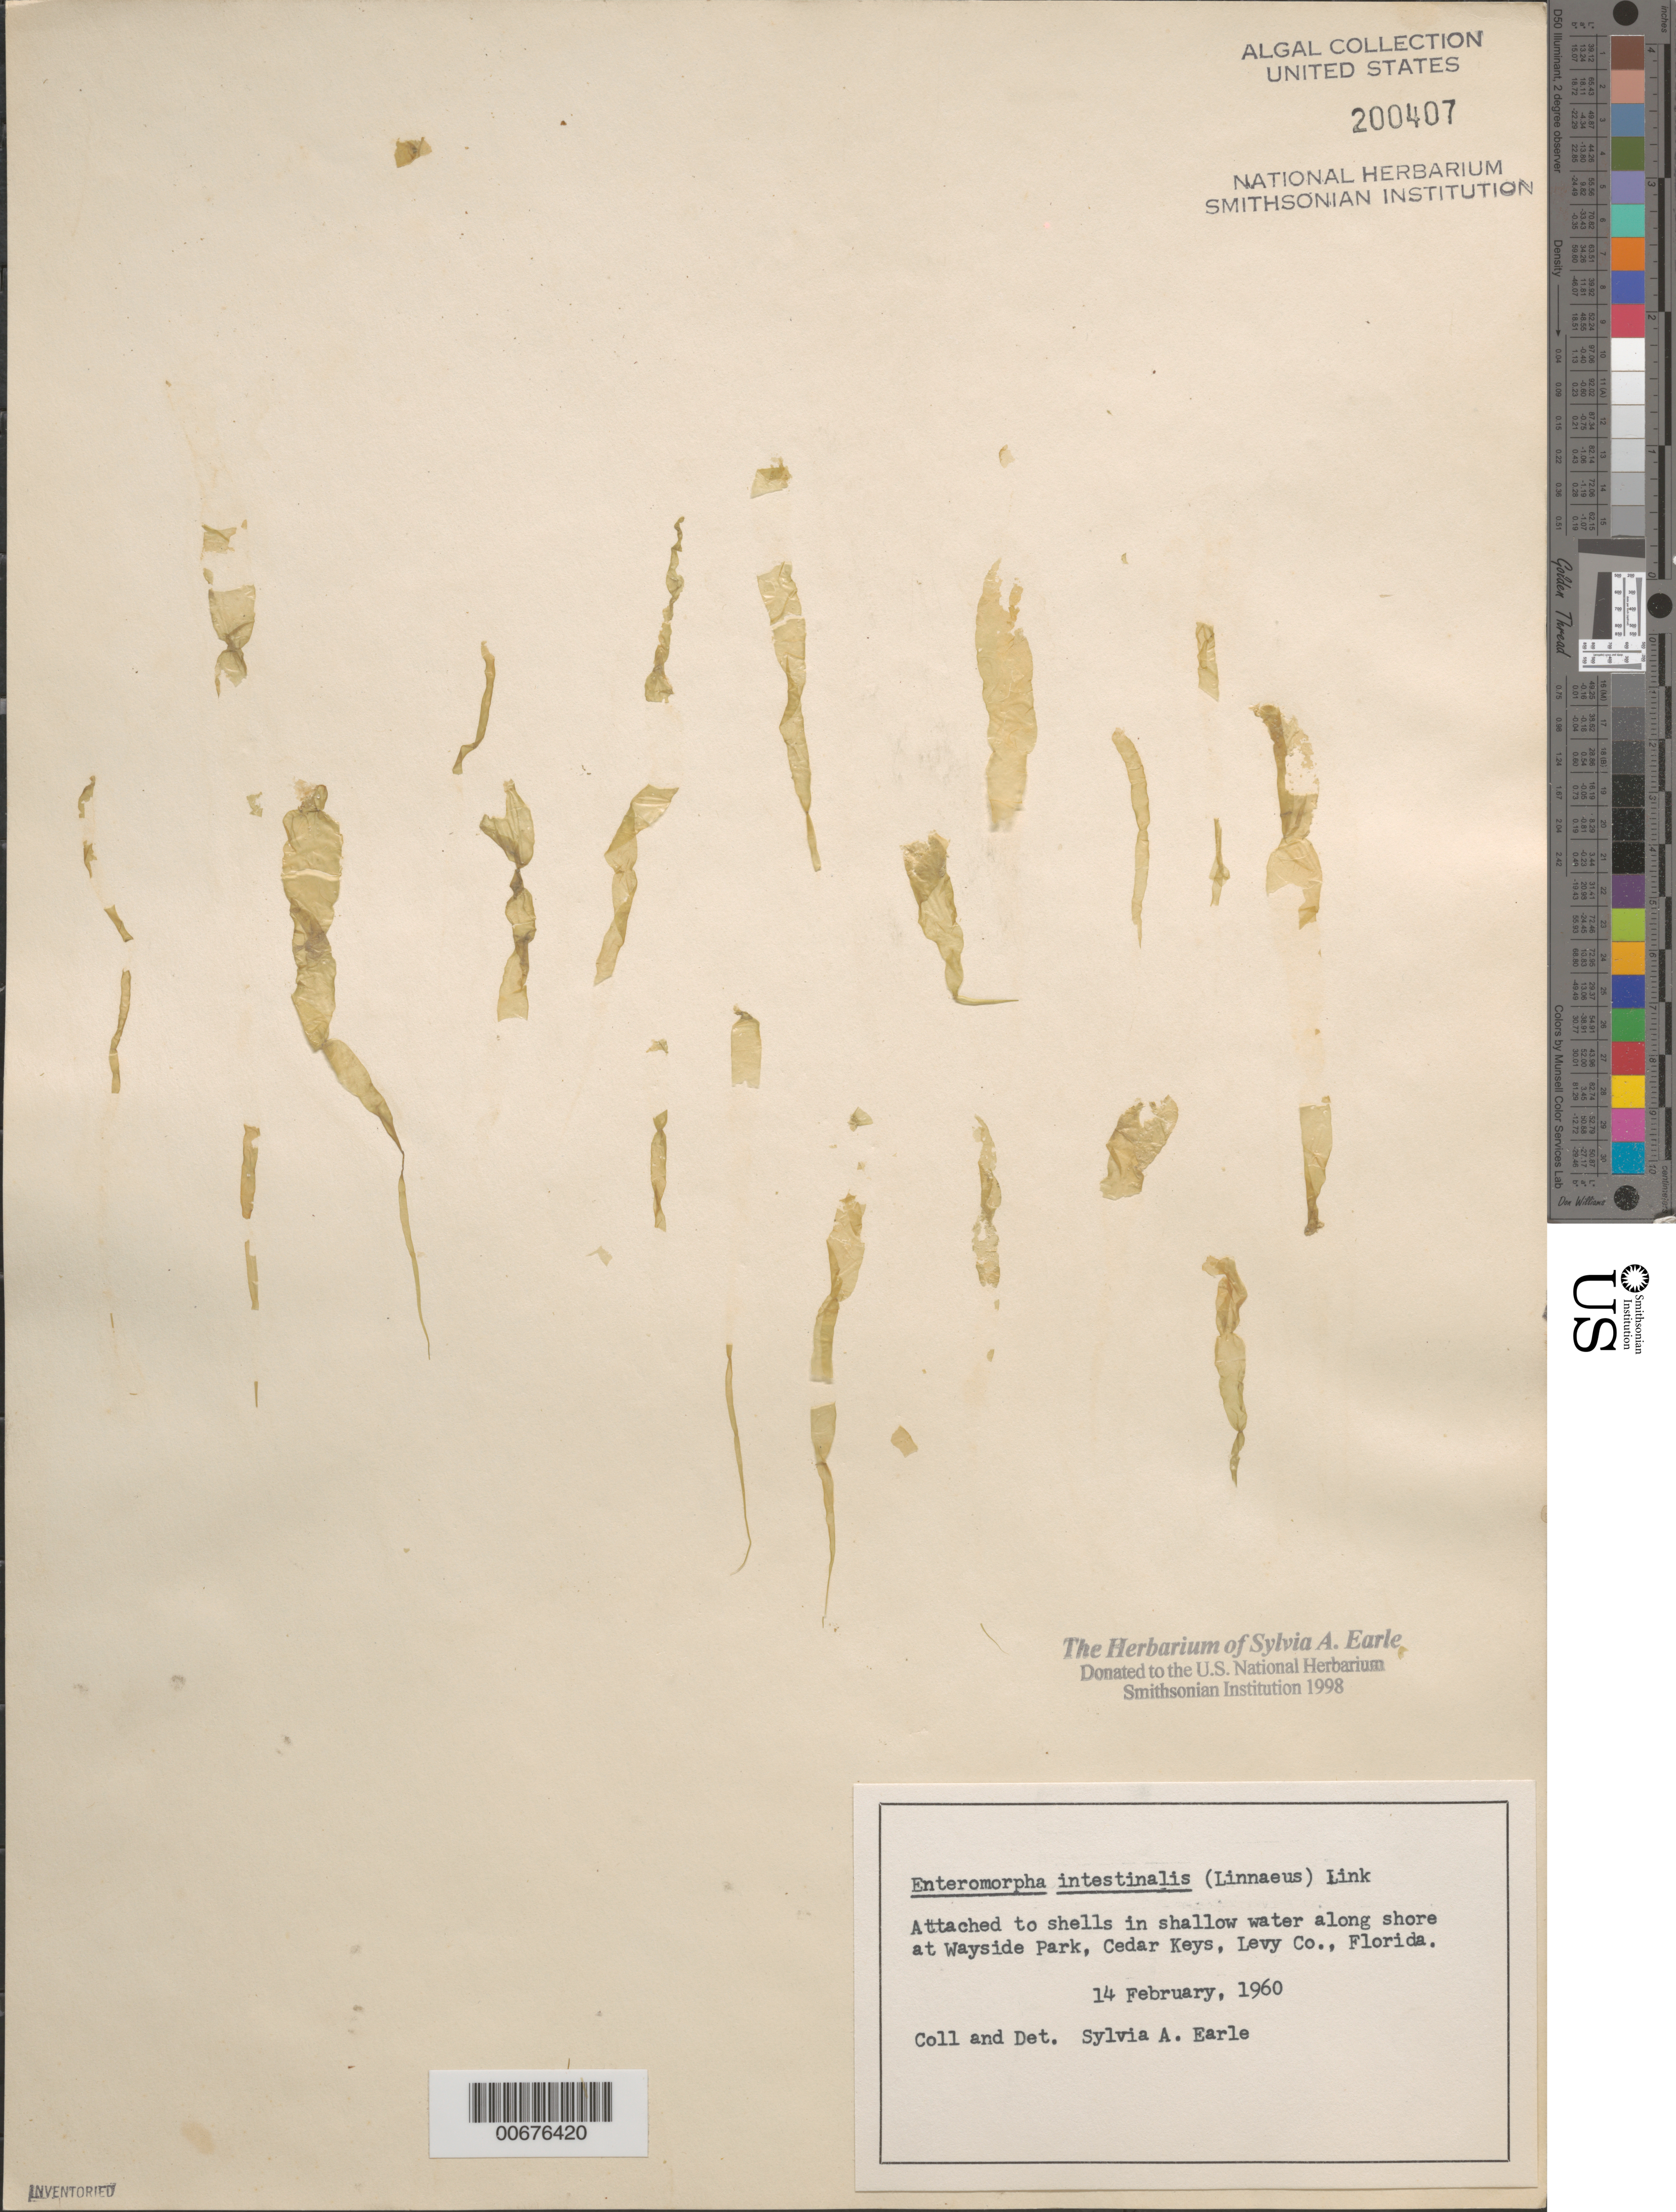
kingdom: Plantae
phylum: Chlorophyta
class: Ulvophyceae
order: Ulvales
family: Ulvaceae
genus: Ulva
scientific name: Ulva intestinalis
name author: L.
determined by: Algae name updating Project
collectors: S. A. Earle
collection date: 1960-02-14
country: United States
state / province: Florida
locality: Attached to shells in shallow water along shore at Wayside Park, Cedar Keys, Levy Co.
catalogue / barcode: US 200407